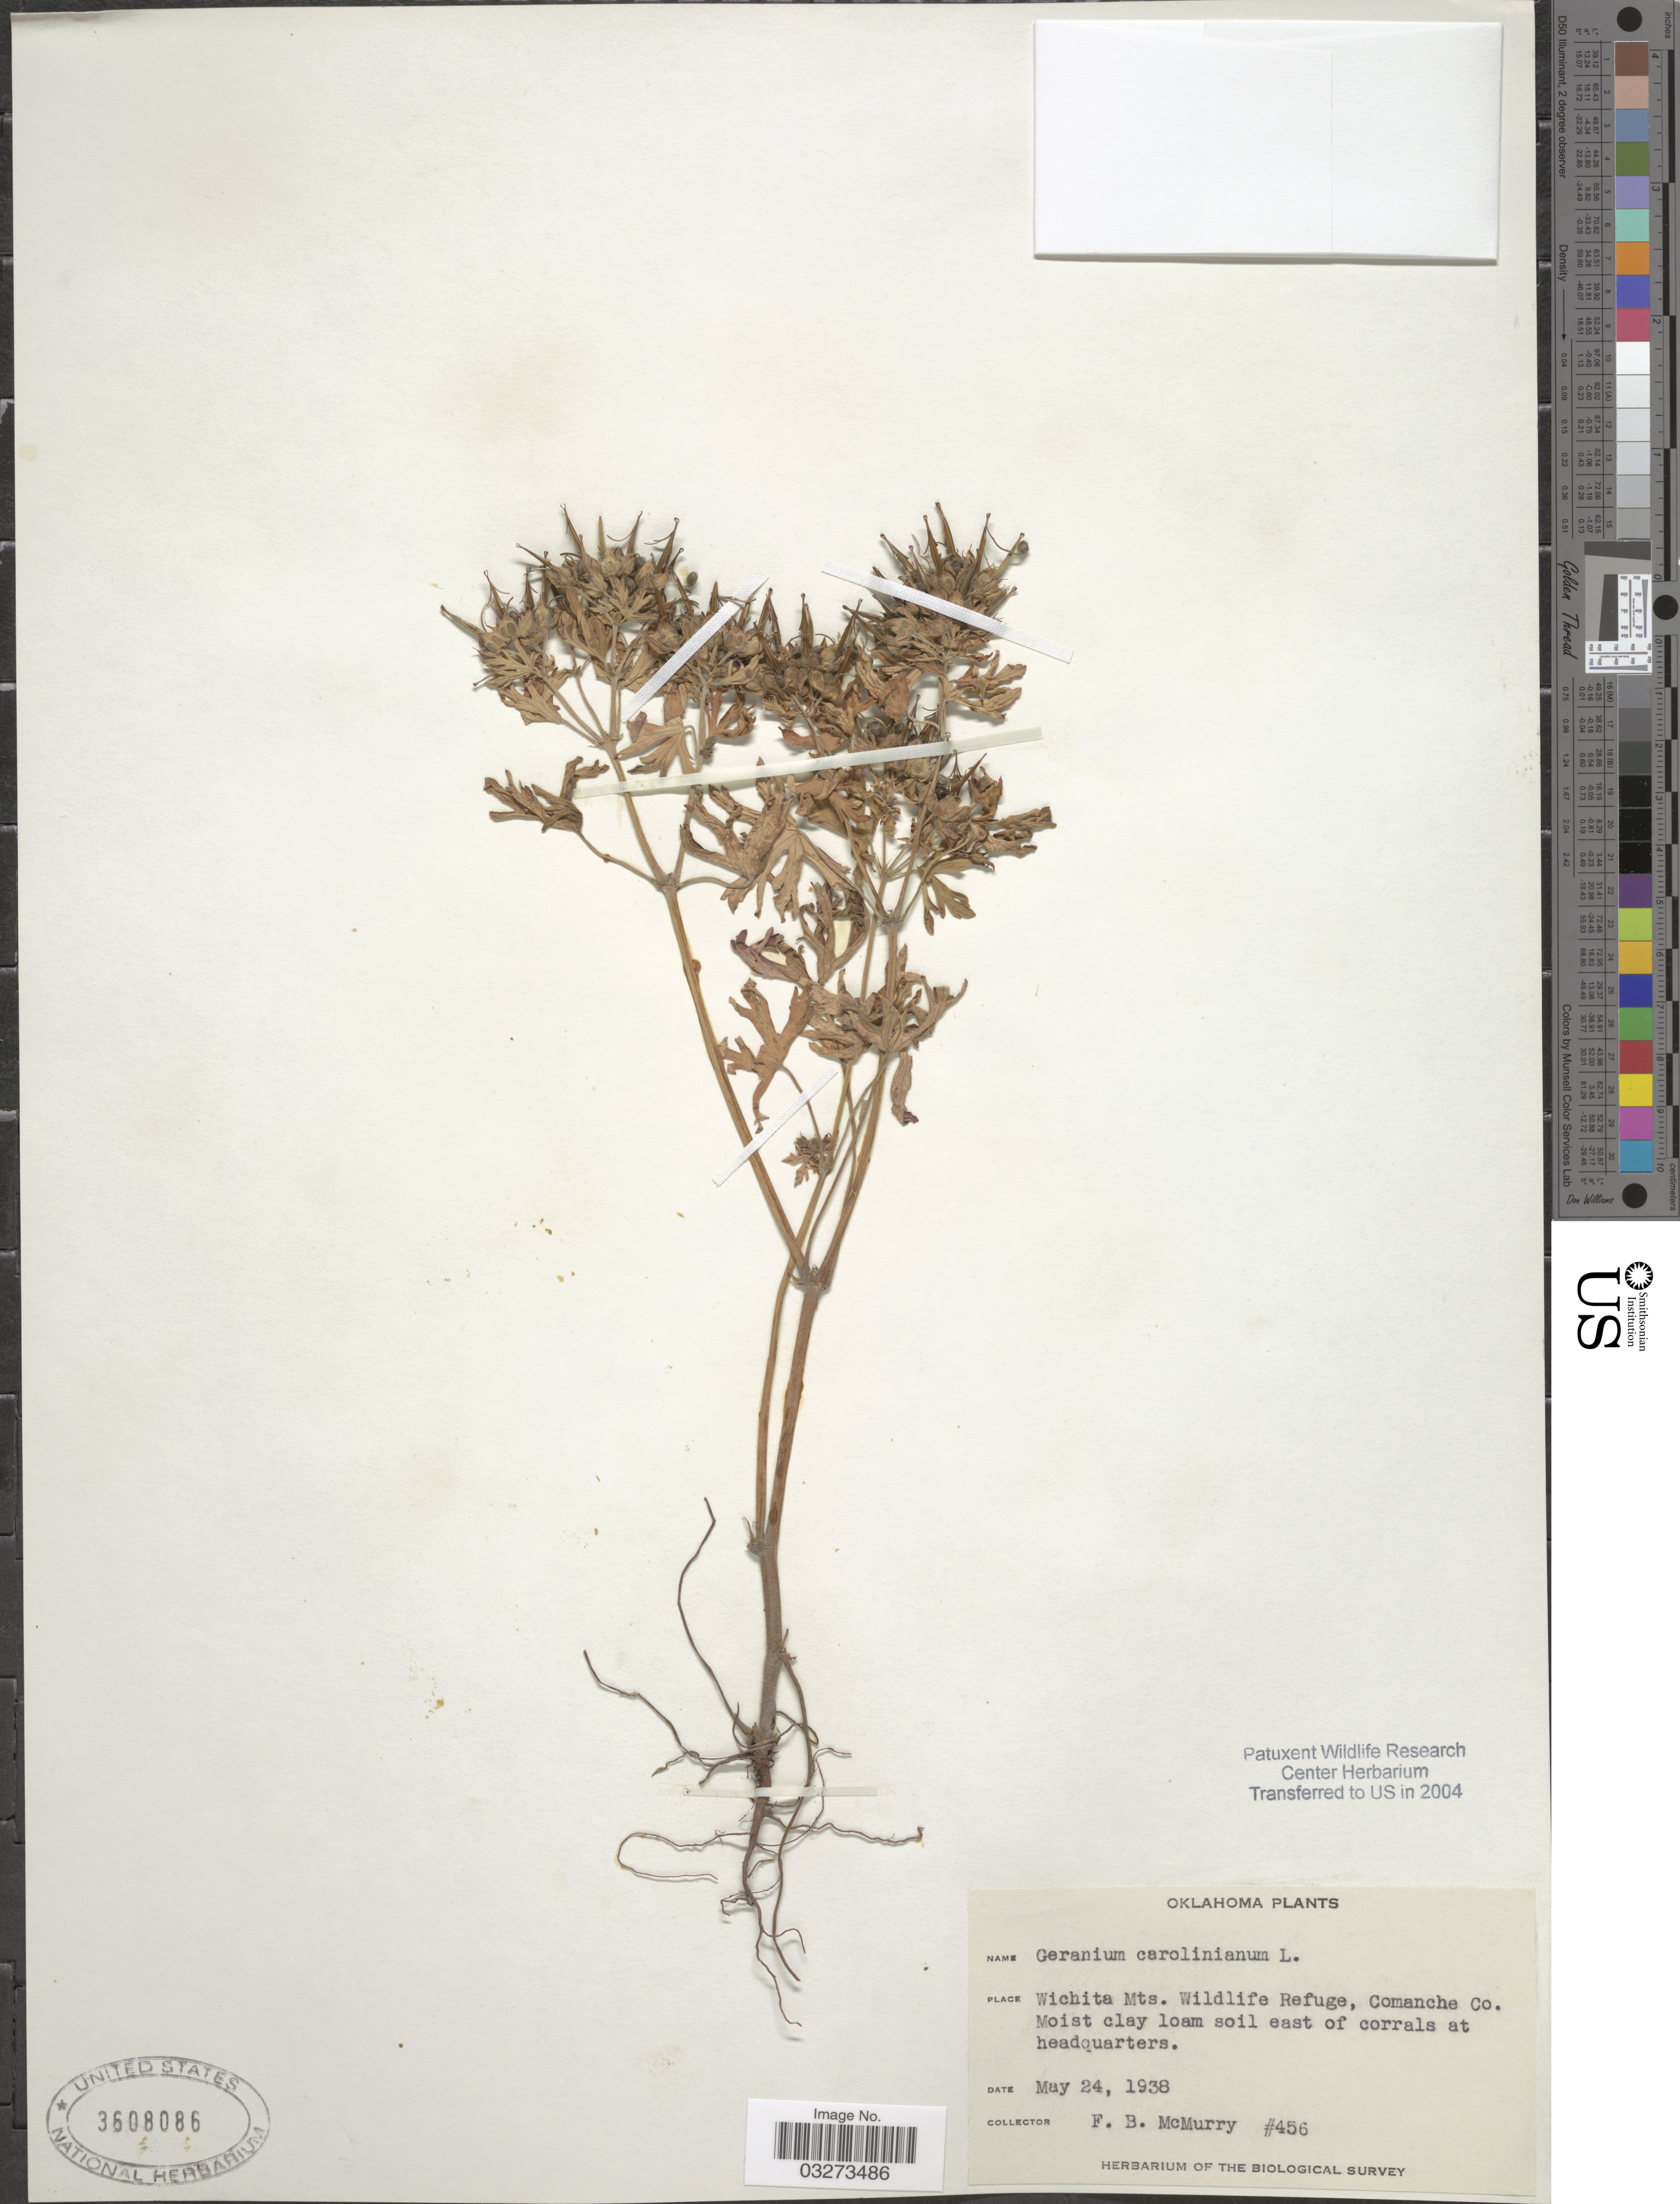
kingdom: Plantae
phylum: Tracheophyta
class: Magnoliopsida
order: Geraniales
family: Geraniaceae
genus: Geranium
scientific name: Geranium carolinianum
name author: L.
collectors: F. B. McMurry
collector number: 456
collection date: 1938-05-24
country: United States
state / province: Oklahoma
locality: Wichita Mts. Wildlife Refuge, Comanche Co.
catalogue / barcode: US 3608086